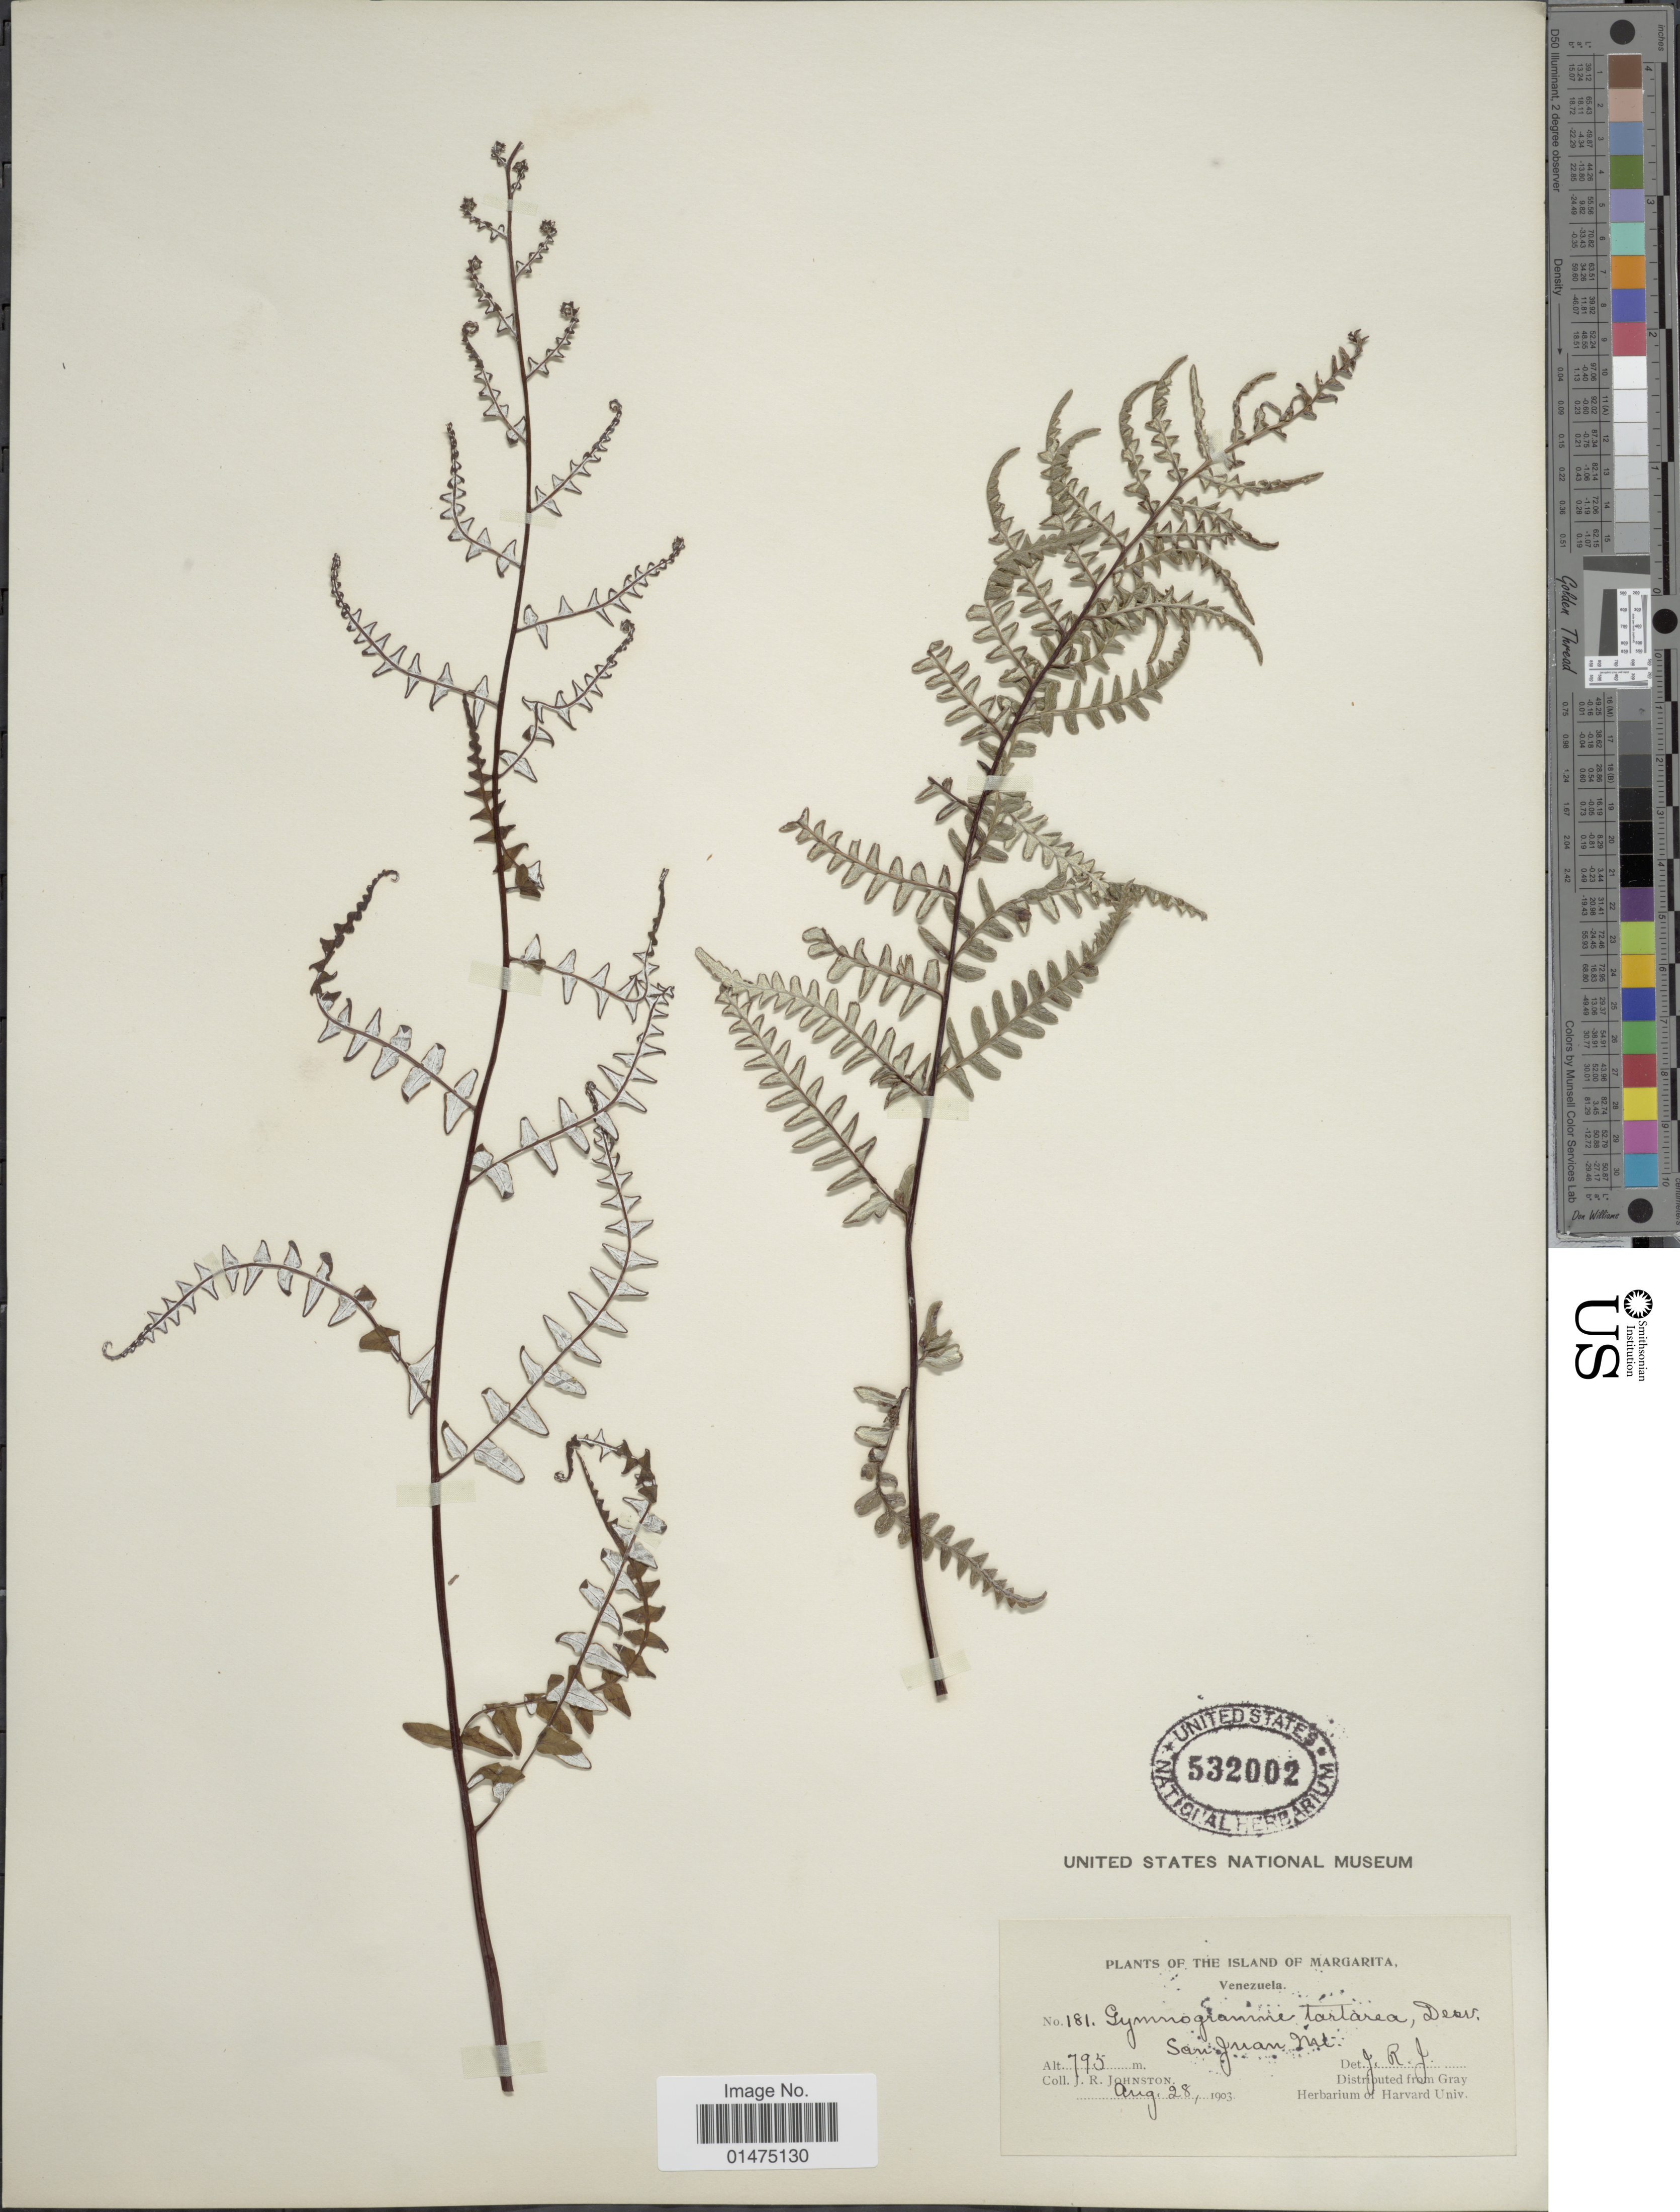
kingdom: Plantae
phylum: Tracheophyta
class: Polypodiopsida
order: Polypodiales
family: Pteridaceae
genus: Pityrogramma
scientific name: Pityrogramma tartarea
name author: (Cav.) Maxon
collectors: J. Johnston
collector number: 181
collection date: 1903-08-28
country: Venezuela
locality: San Juan Mt.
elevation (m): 795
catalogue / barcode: US 532002